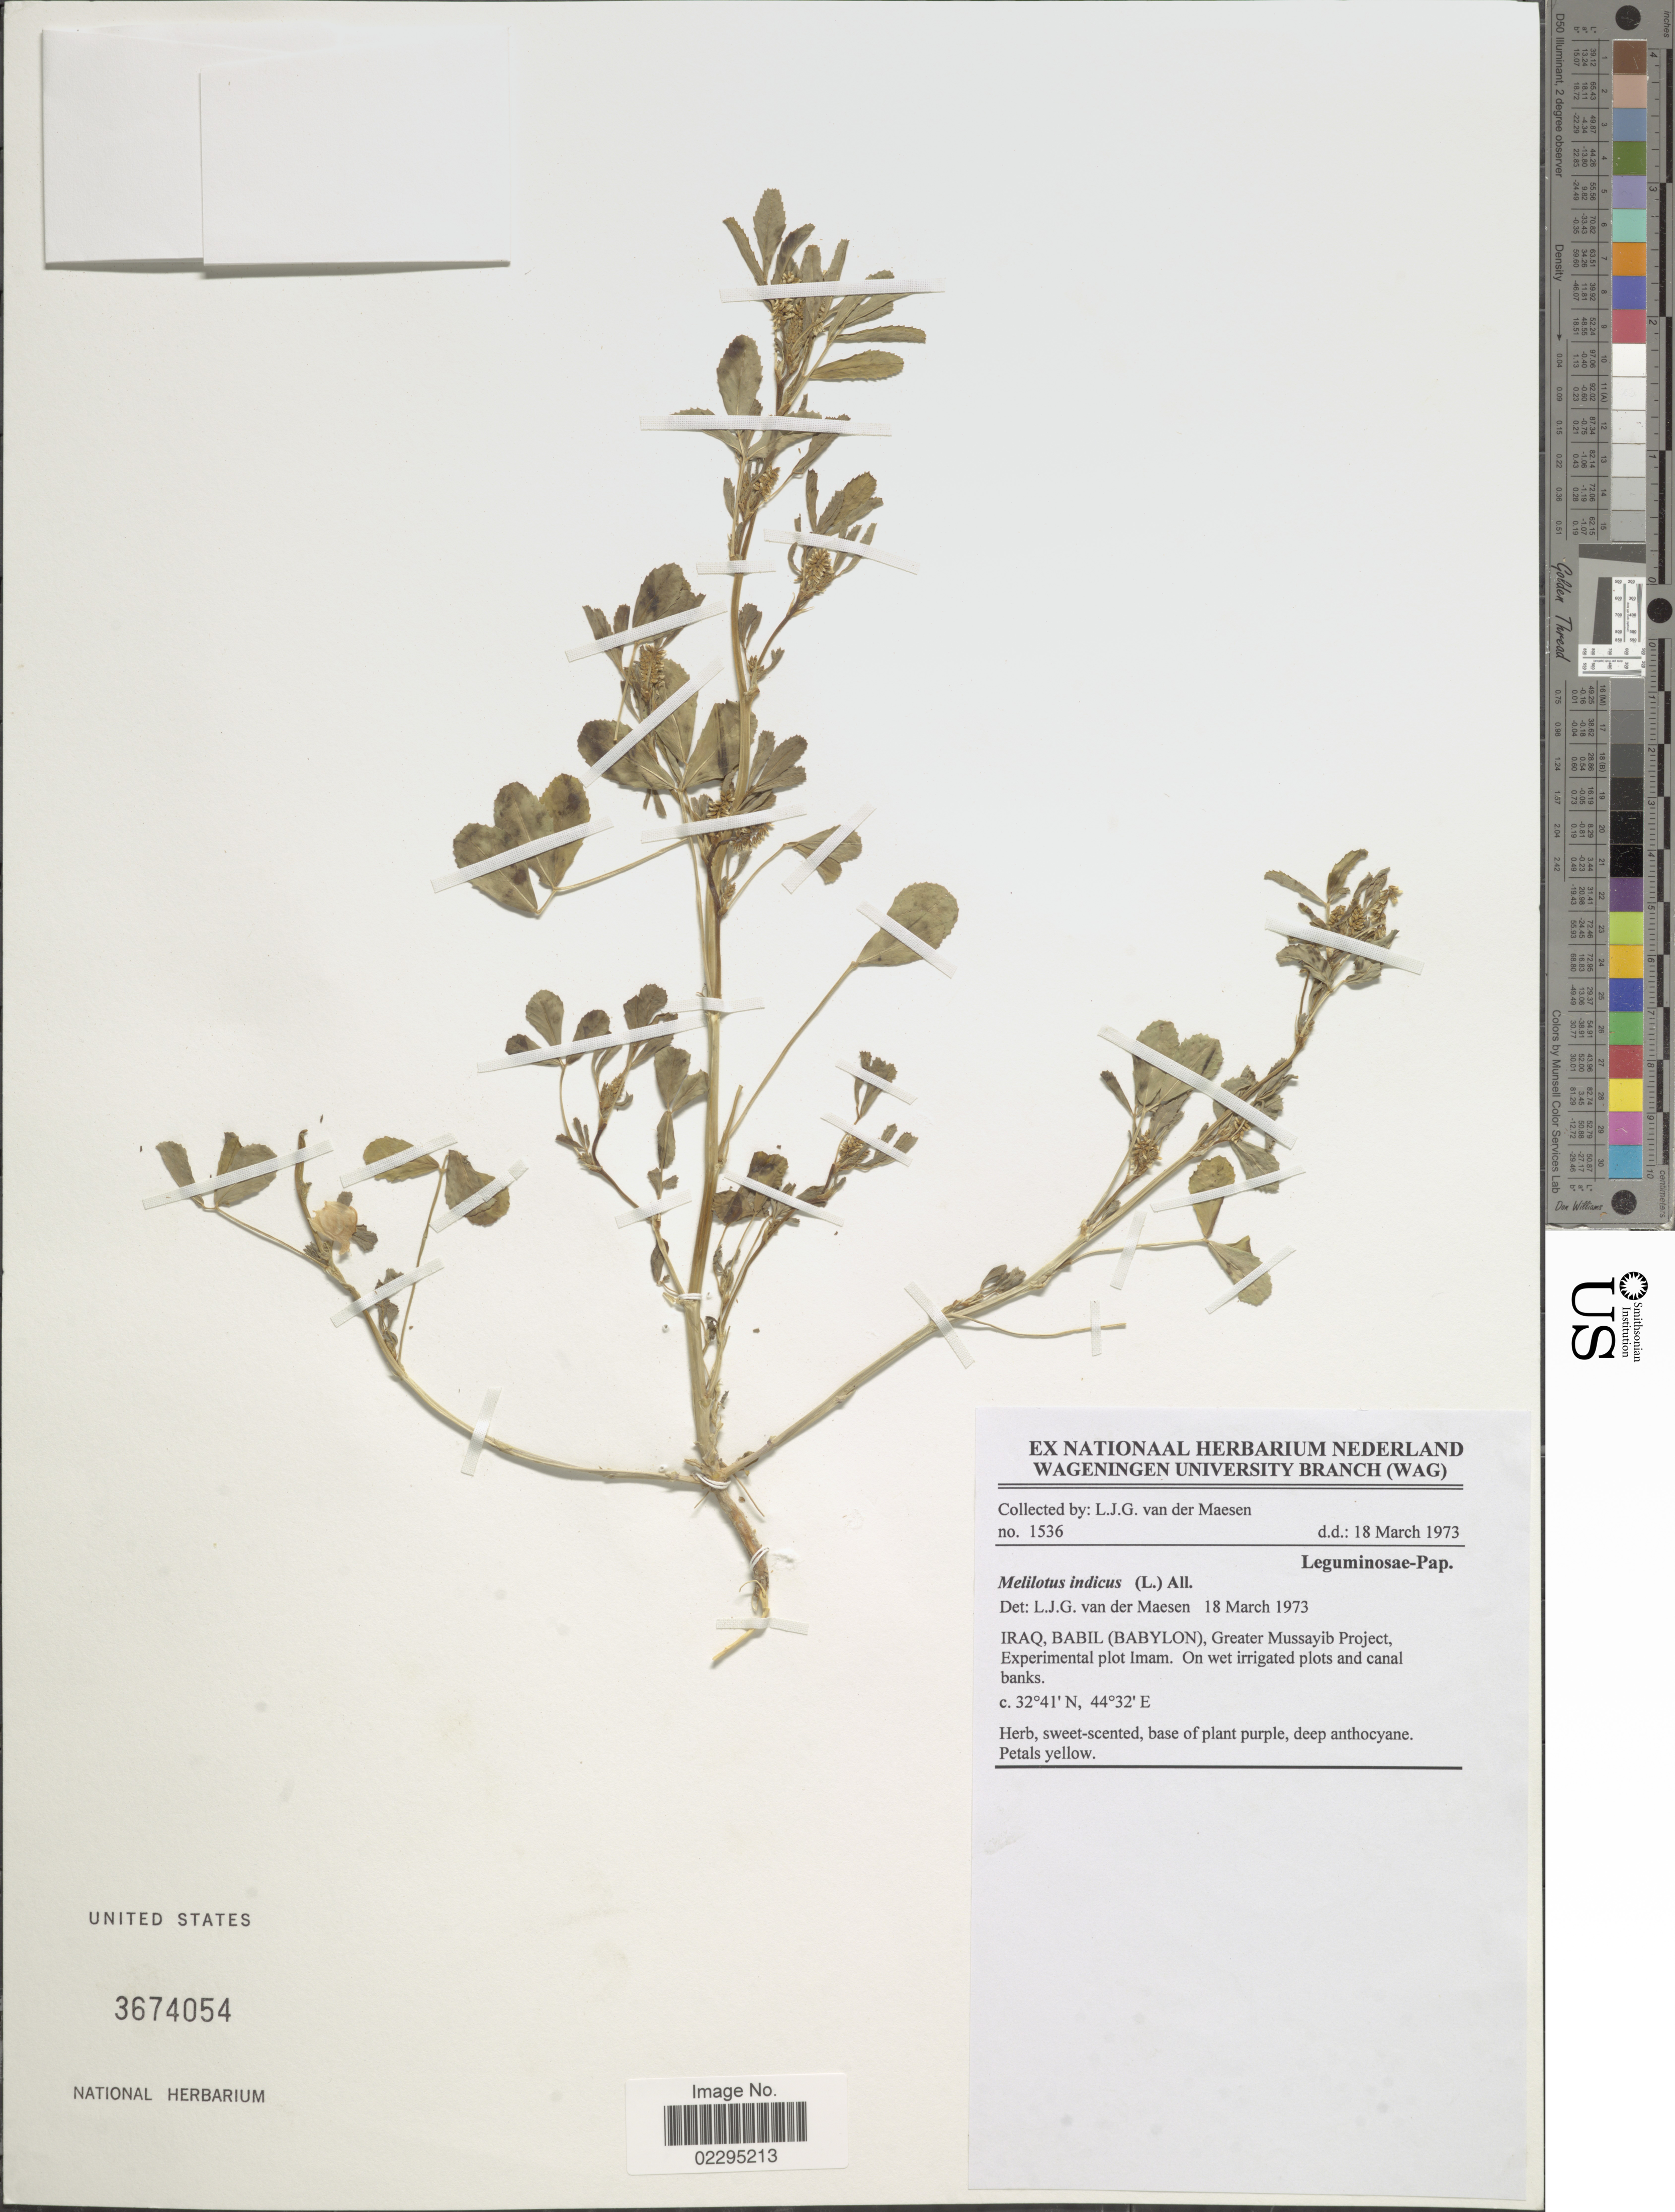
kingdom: Plantae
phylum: Tracheophyta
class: Magnoliopsida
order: Fabales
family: Fabaceae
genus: Melilotus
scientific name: Melilotus indicus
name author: (L.) All.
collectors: L. van der Maesen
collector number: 1536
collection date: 1973-03-18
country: Iraq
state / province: Babil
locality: Iraq, Babil (Babylon), Greater Mussayib Project, Expermintal plot Imam.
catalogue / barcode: US 3674054